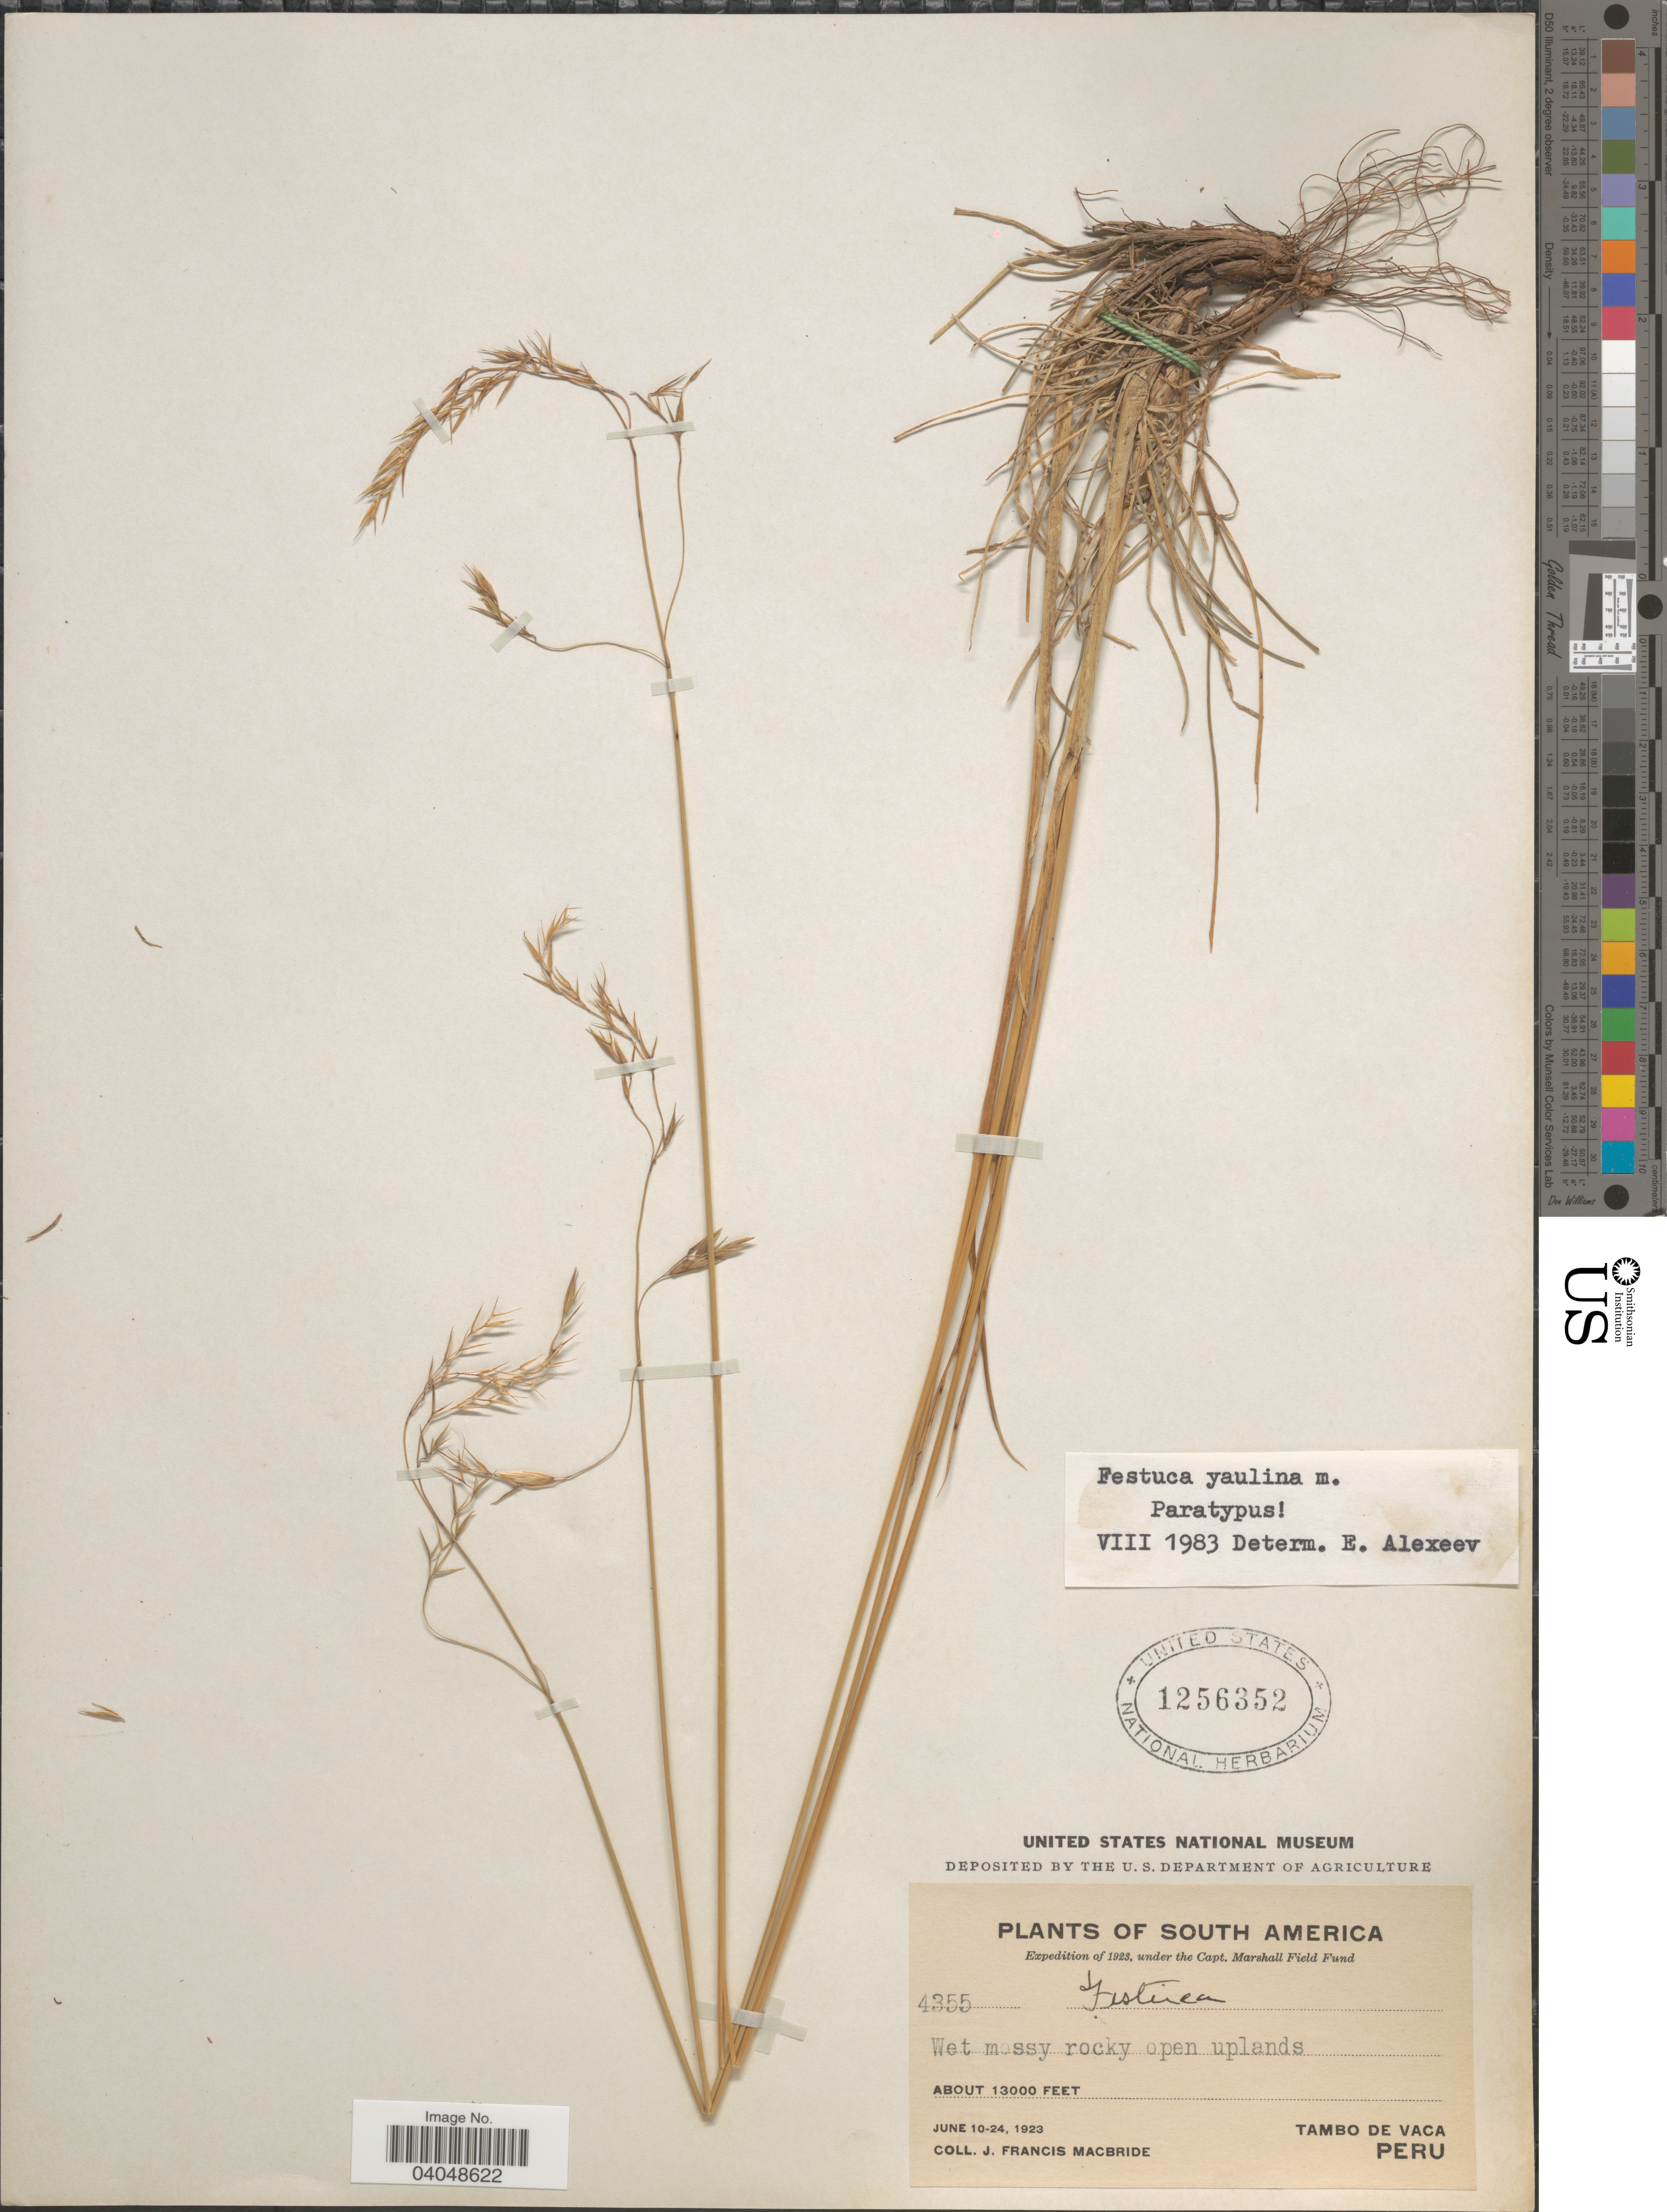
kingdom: Plantae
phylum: Tracheophyta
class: Liliopsida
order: Poales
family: Poaceae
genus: Festuca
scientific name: Festuca yaulina ined.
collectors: J. F. Macbride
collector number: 4355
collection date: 1923-06-10/1923-06-24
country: Peru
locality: Tambo de Vaca.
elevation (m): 3962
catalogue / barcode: US 1256352